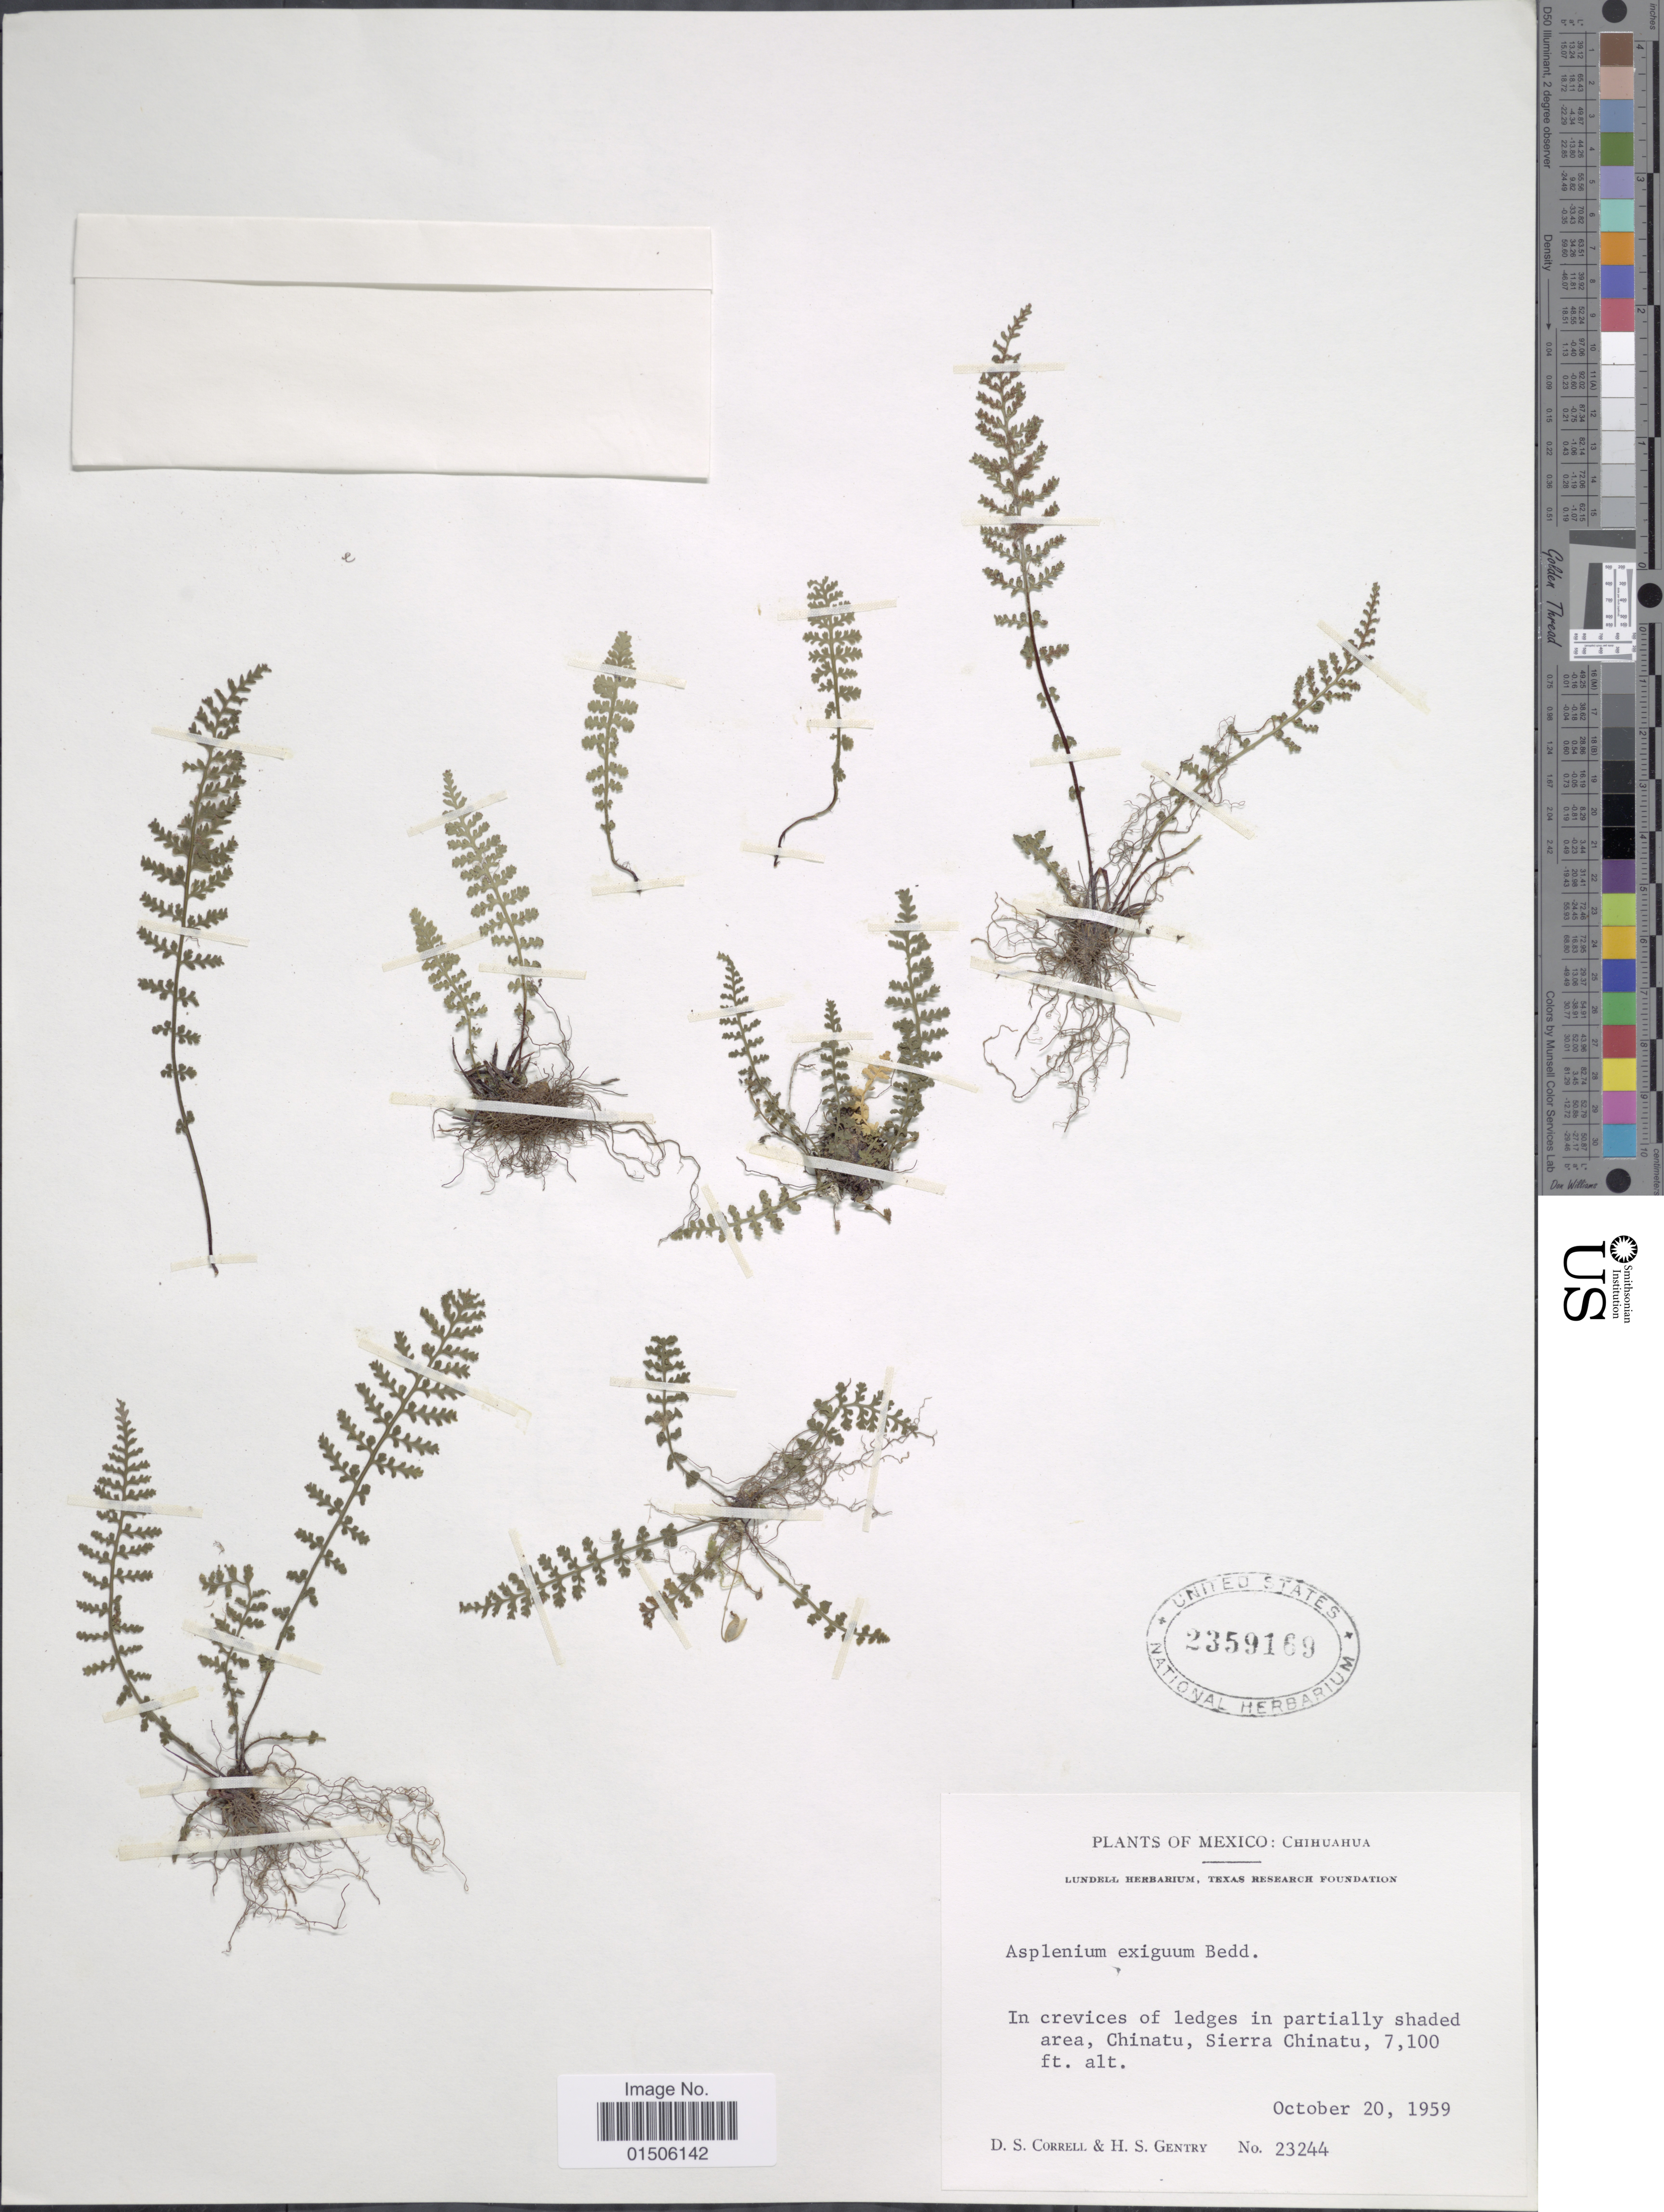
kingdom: Plantae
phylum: Tracheophyta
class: Polypodiopsida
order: Polypodiales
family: Aspleniaceae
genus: Asplenium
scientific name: Asplenium exiguum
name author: Bedd.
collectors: D. S. Correll & H. S. Gentry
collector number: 23244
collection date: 1959-10-20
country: Mexico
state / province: Chihuahua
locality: In crevices of ledges in partially shaded area, Chinatu, Sierra Chinatu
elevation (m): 2164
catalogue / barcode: US 2359169